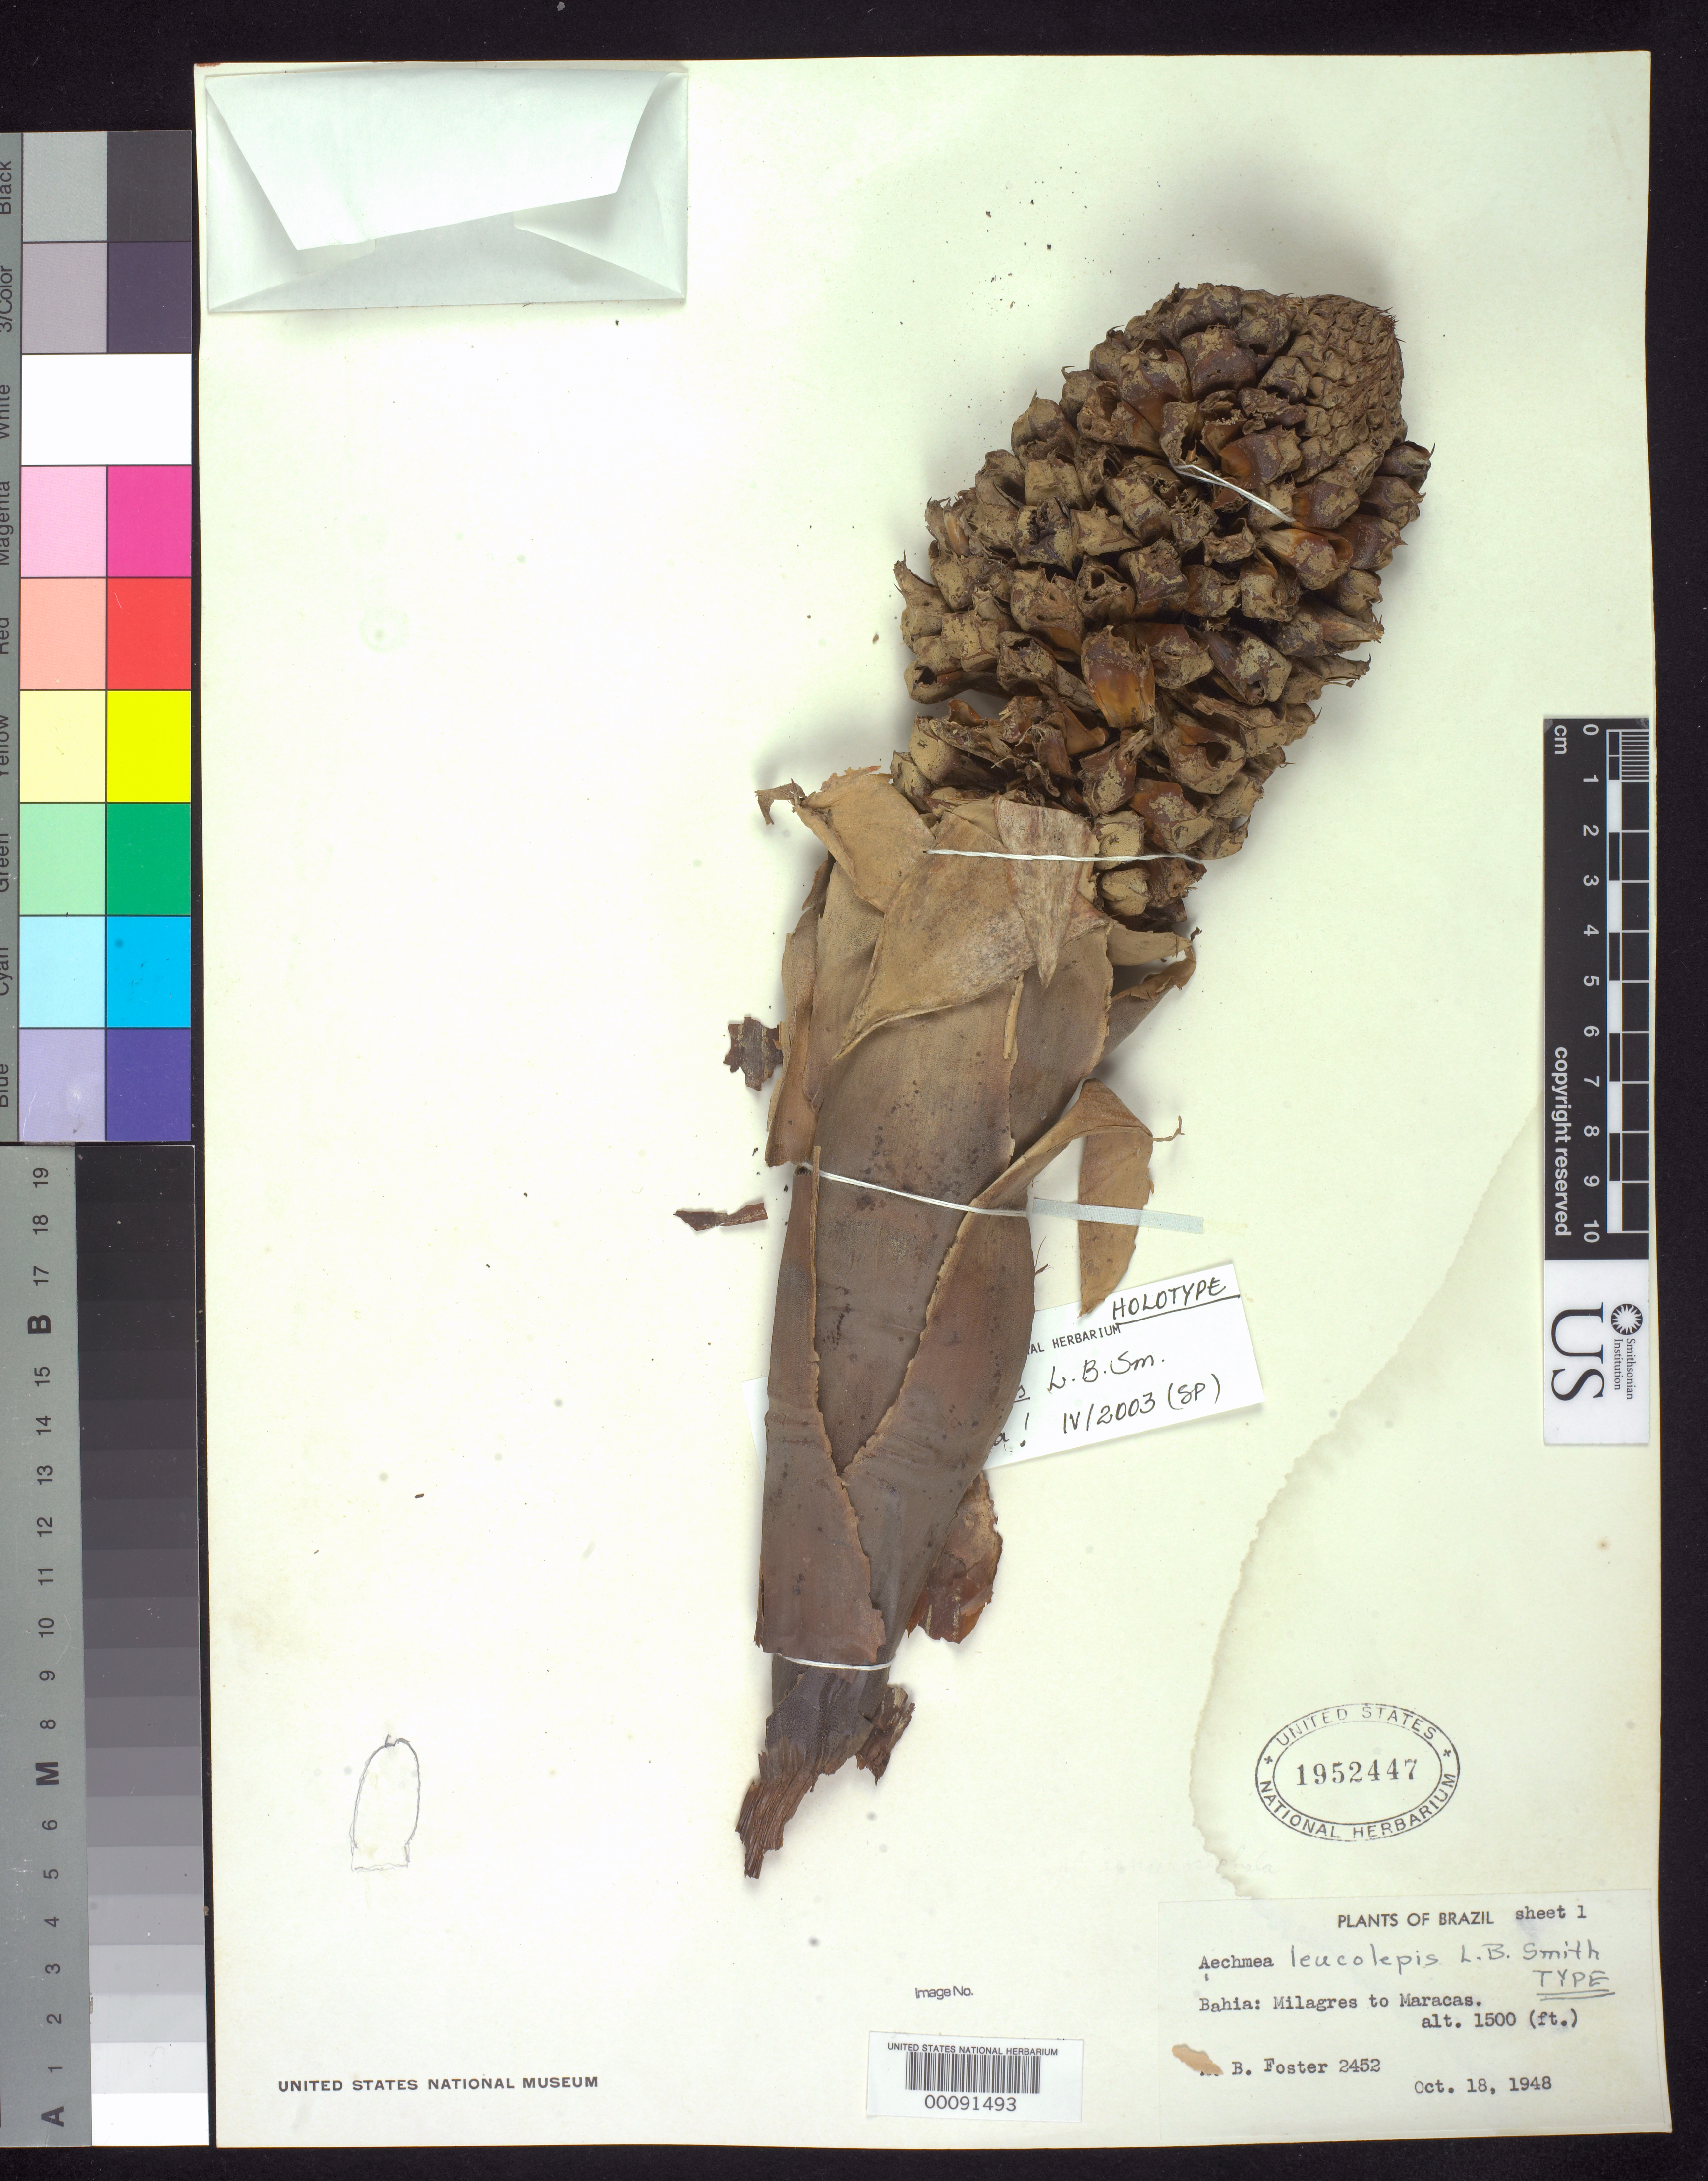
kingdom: Plantae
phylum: Tracheophyta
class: Liliopsida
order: Poales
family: Bromeliaceae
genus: Aechmea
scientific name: Aechmea leucolepis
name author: L.B. Sm.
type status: Holotype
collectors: M. B. Foster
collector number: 2452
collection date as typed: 18 Oct 1948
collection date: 1948-10-18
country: Brazil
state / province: Bahia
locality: Milagres to Maracas.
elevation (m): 457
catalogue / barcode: US 1952447